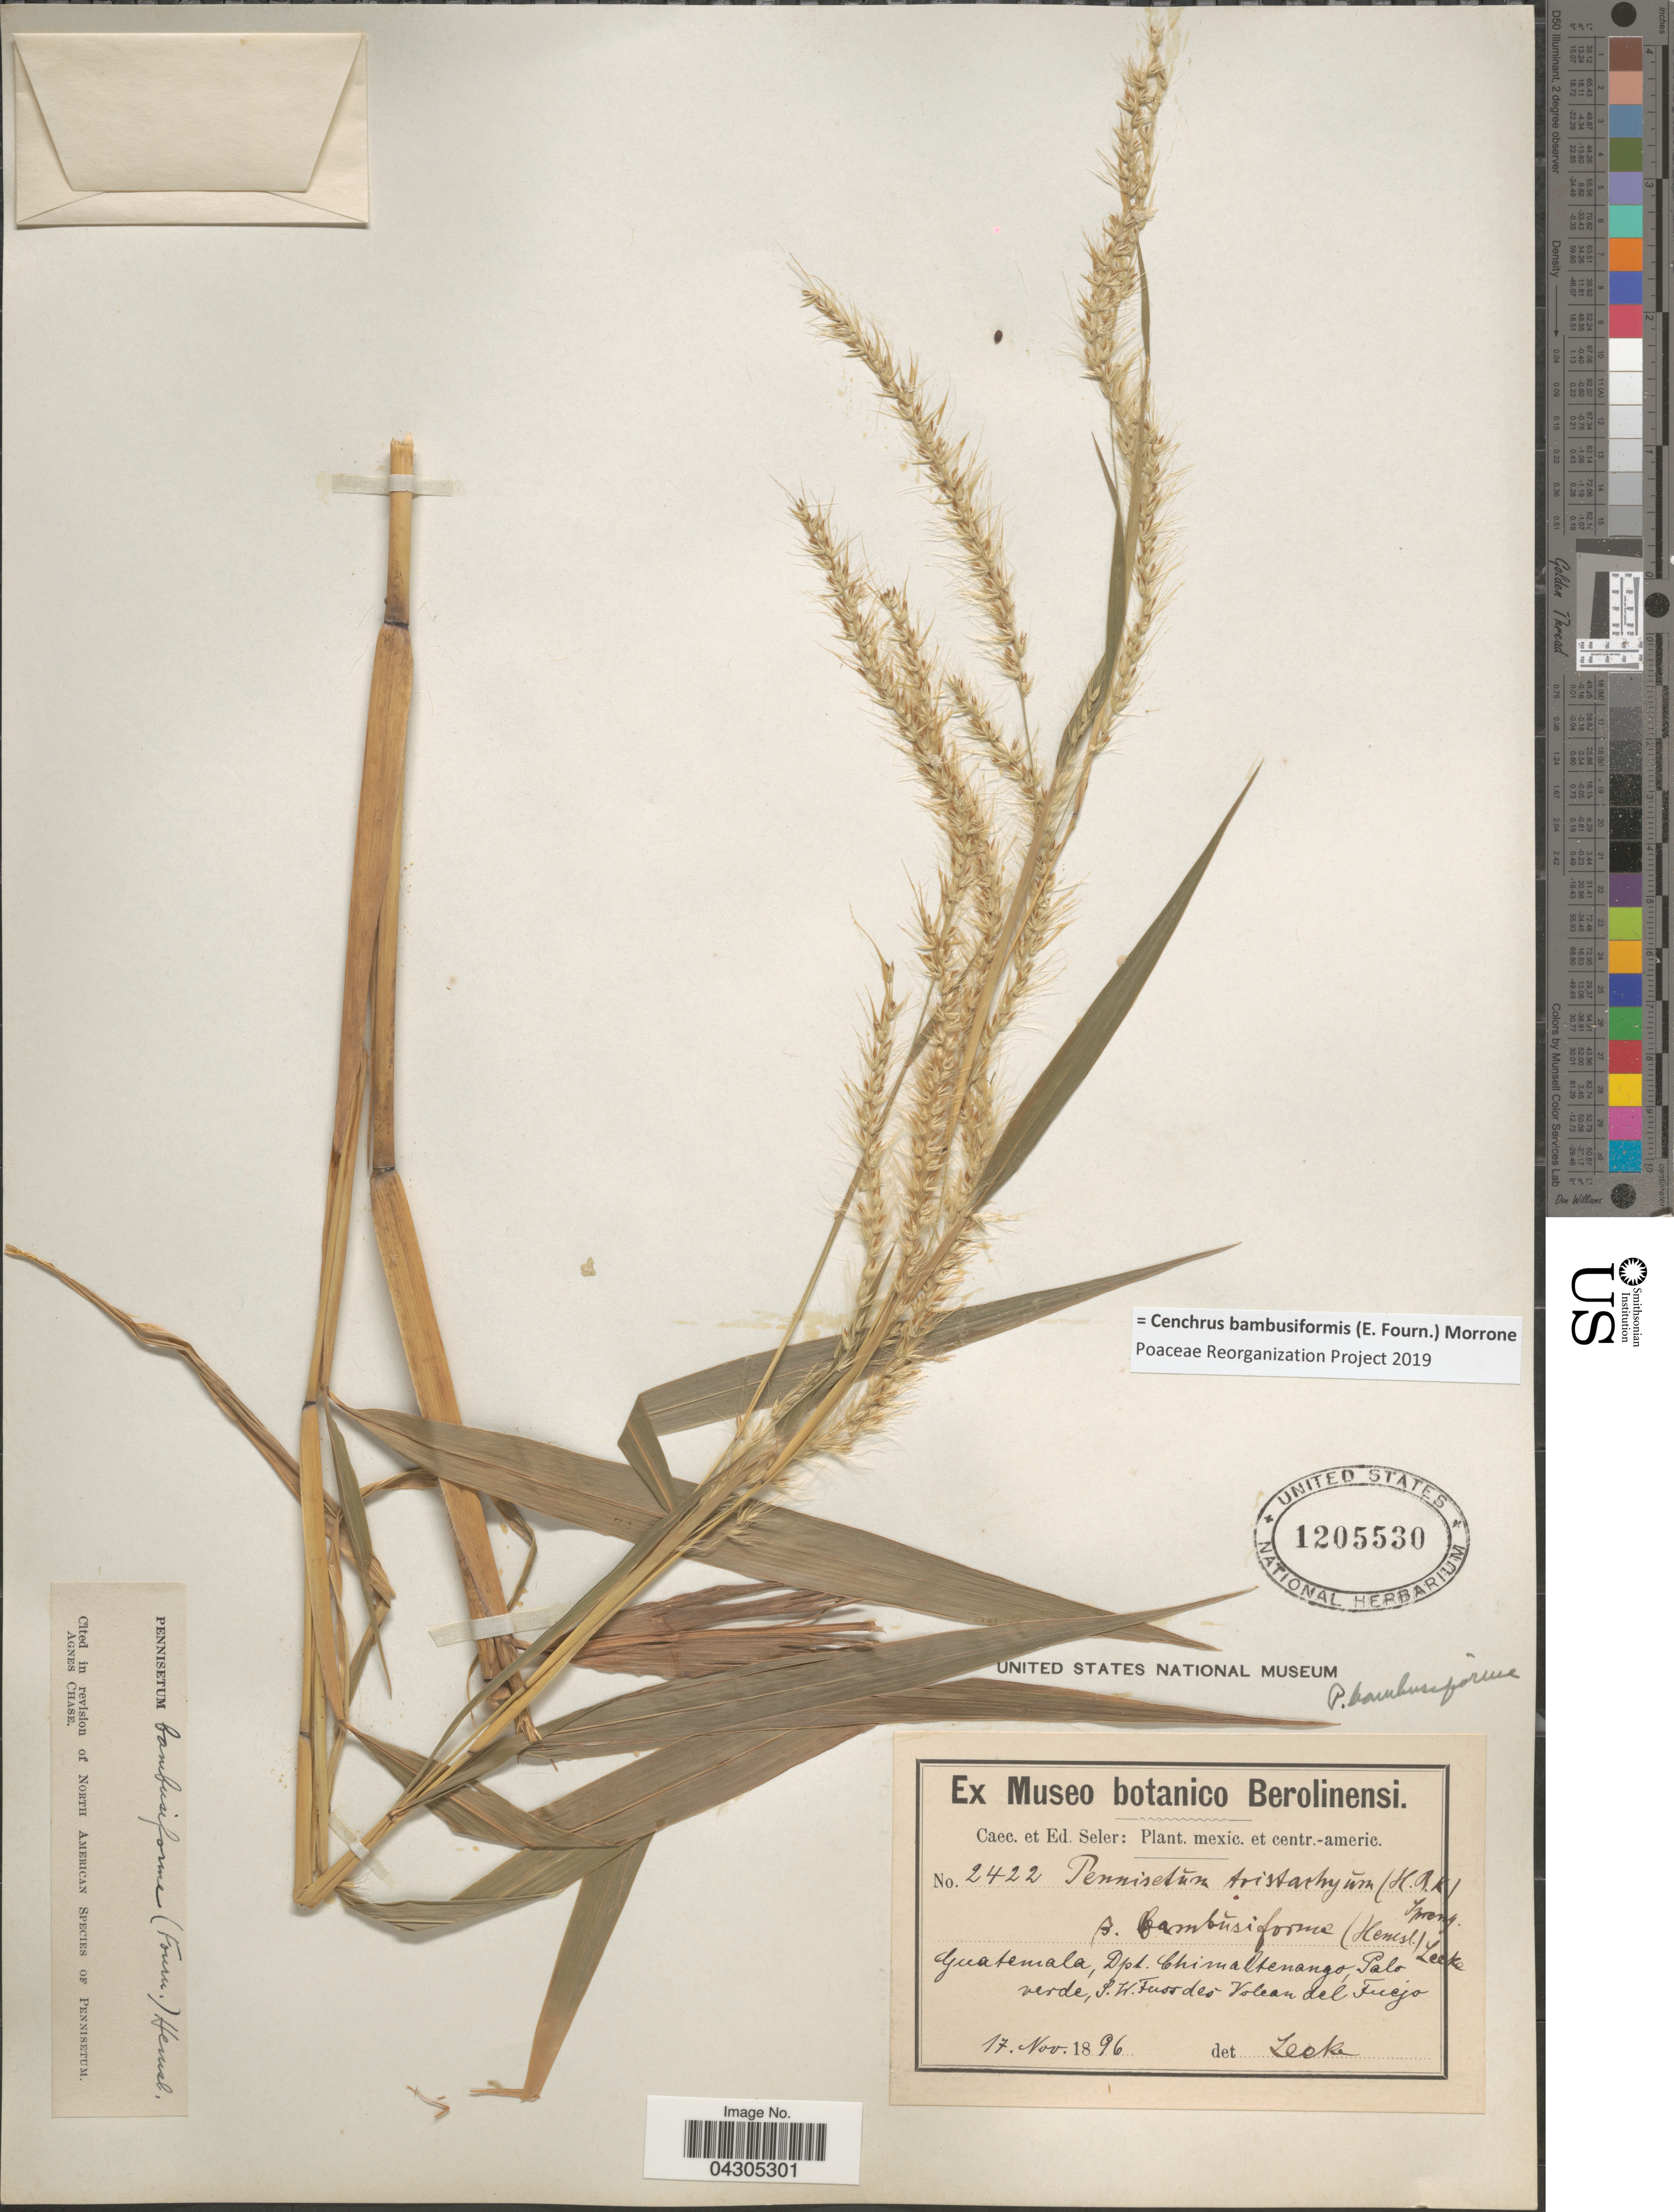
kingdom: Plantae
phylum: Tracheophyta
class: Liliopsida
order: Poales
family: Poaceae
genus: Cenchrus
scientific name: Cenchrus bambusiformis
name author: (E. Fourn.) Morrone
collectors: C. Seler & E. G. Seler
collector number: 2422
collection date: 1896-11-17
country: Guatemala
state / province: Chimaltenango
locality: Dpt. Chimaltenango, Palo verde, S. W. Volcan del Fuejo.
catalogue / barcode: US 1205530